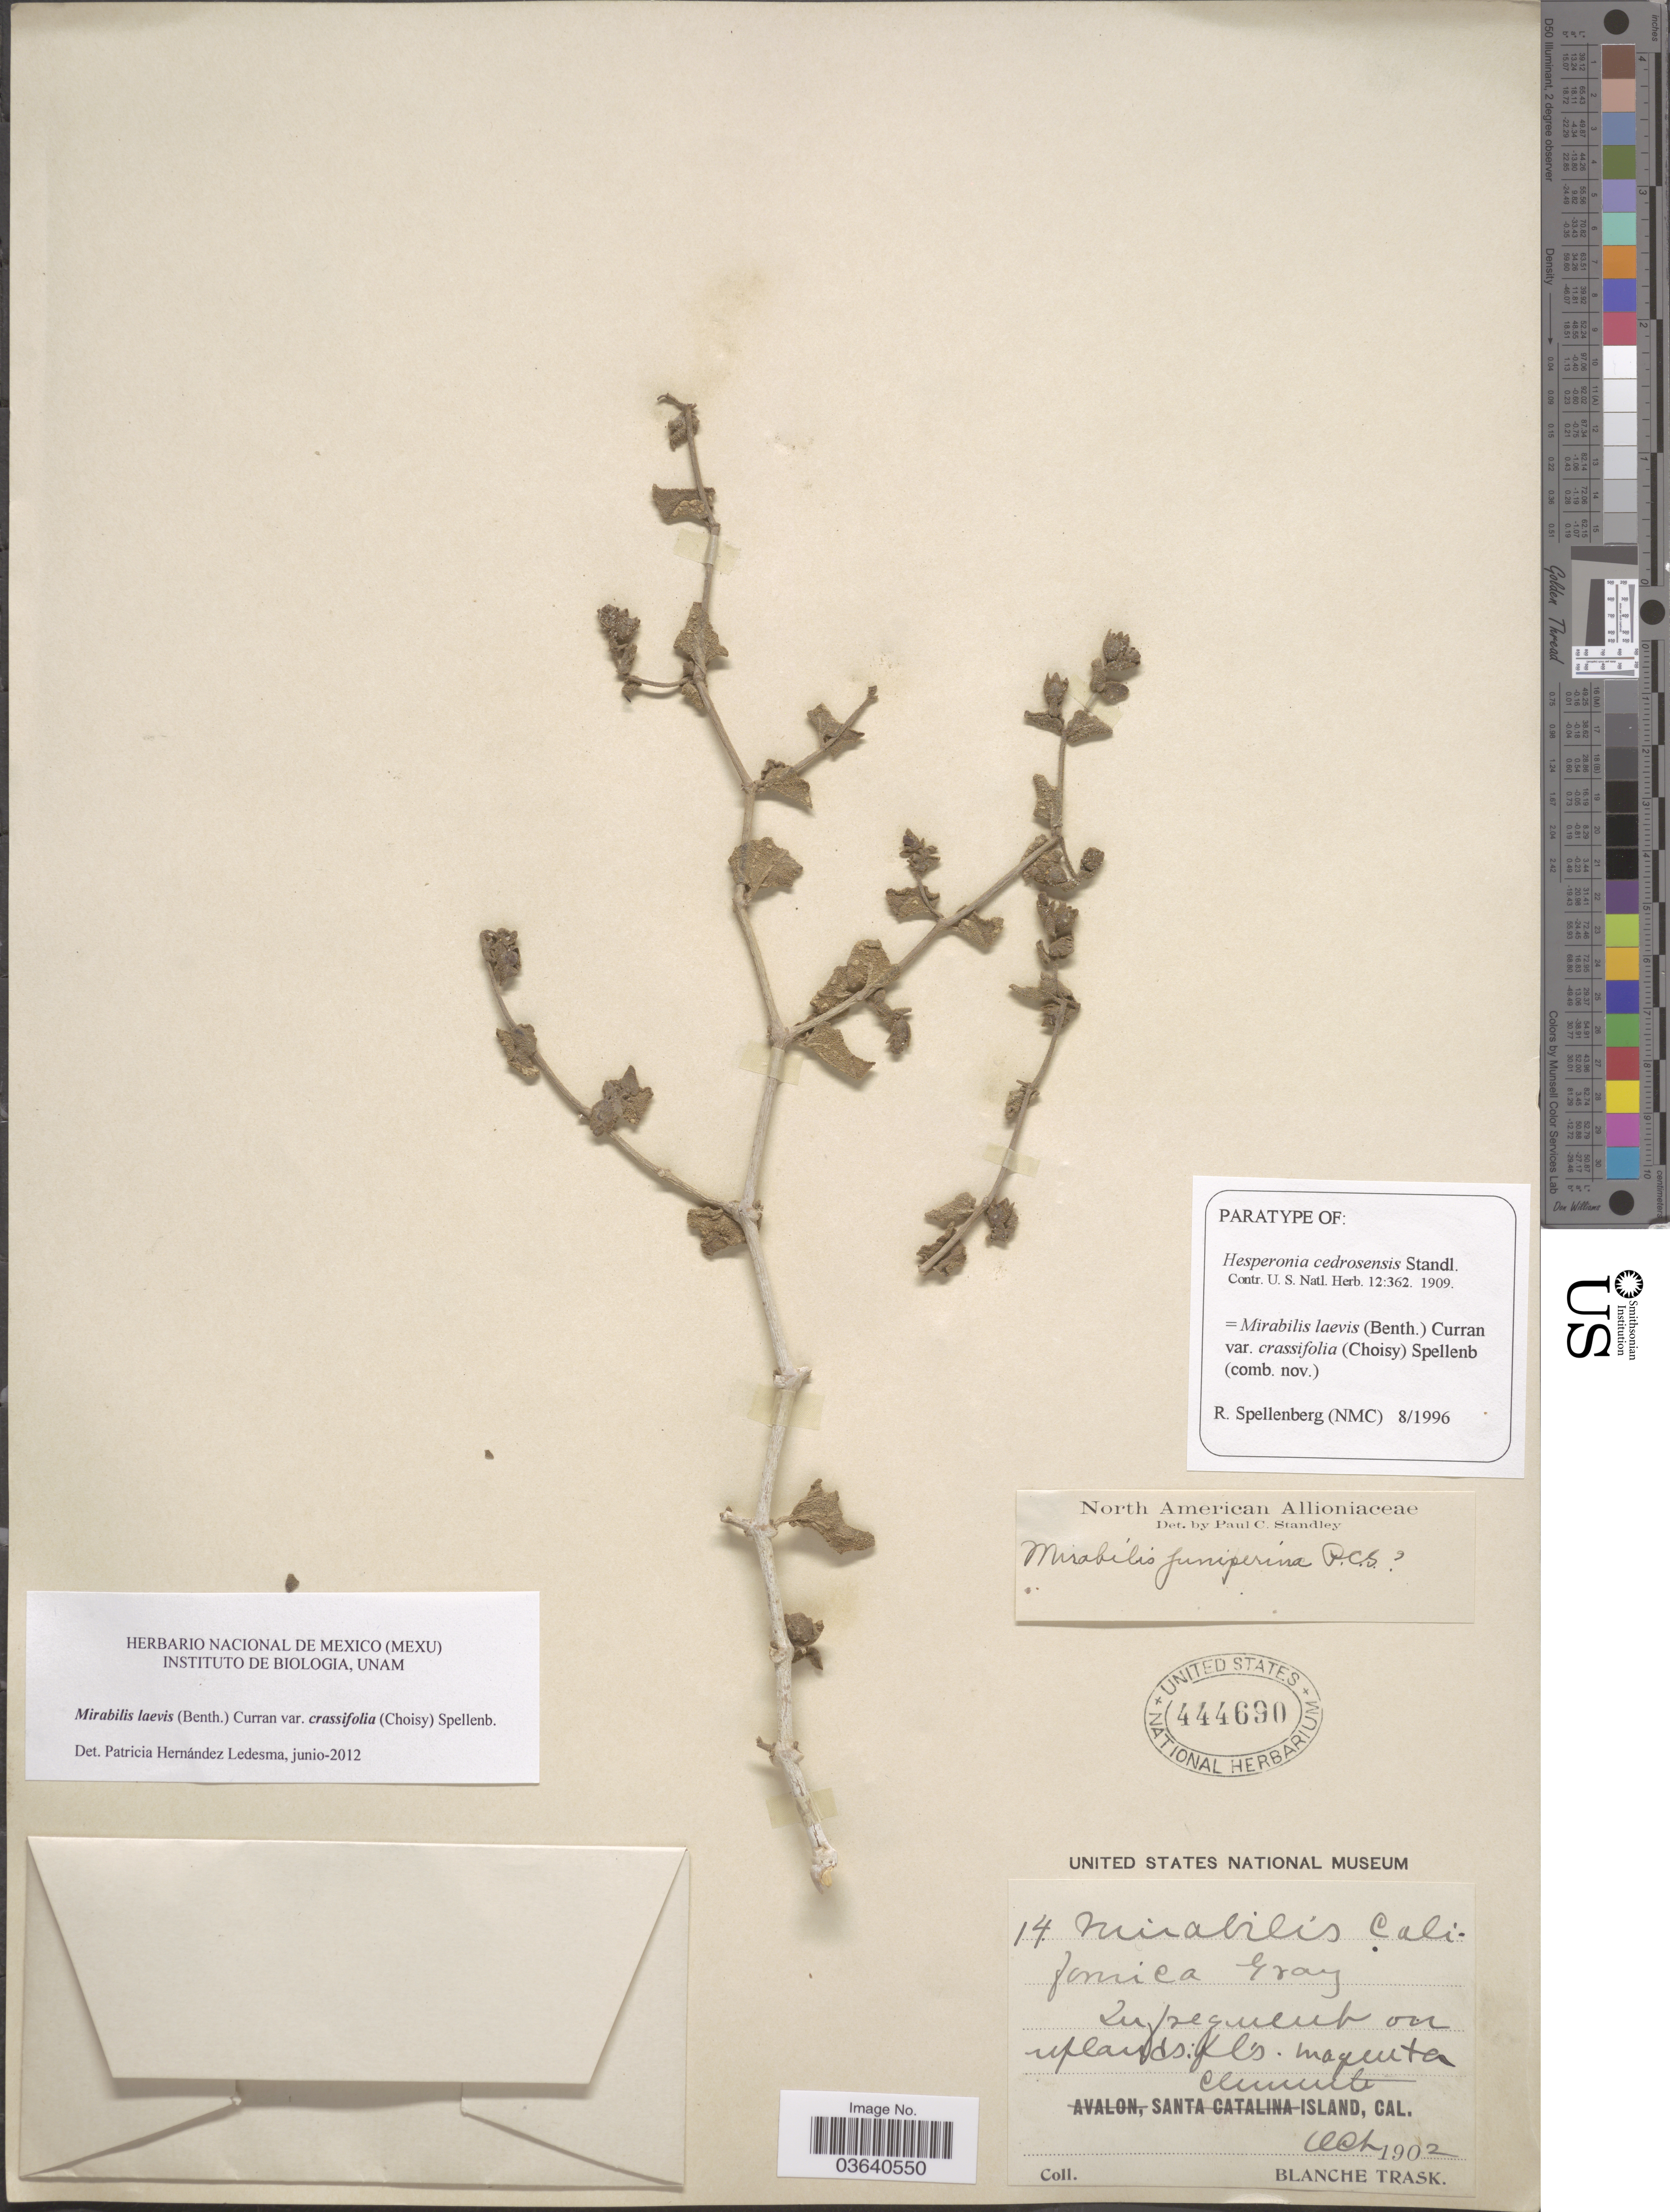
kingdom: Plantae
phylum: Tracheophyta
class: Magnoliopsida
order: Caryophyllales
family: Nyctaginaceae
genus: Mirabilis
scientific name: Mirabilis laevis var. crassifolia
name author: (Choisy) Spellenb.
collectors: B. Trask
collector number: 14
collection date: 1902-10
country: United States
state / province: California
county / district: Los Angeles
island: San Clemente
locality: San Clemente Island.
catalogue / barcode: US 444690